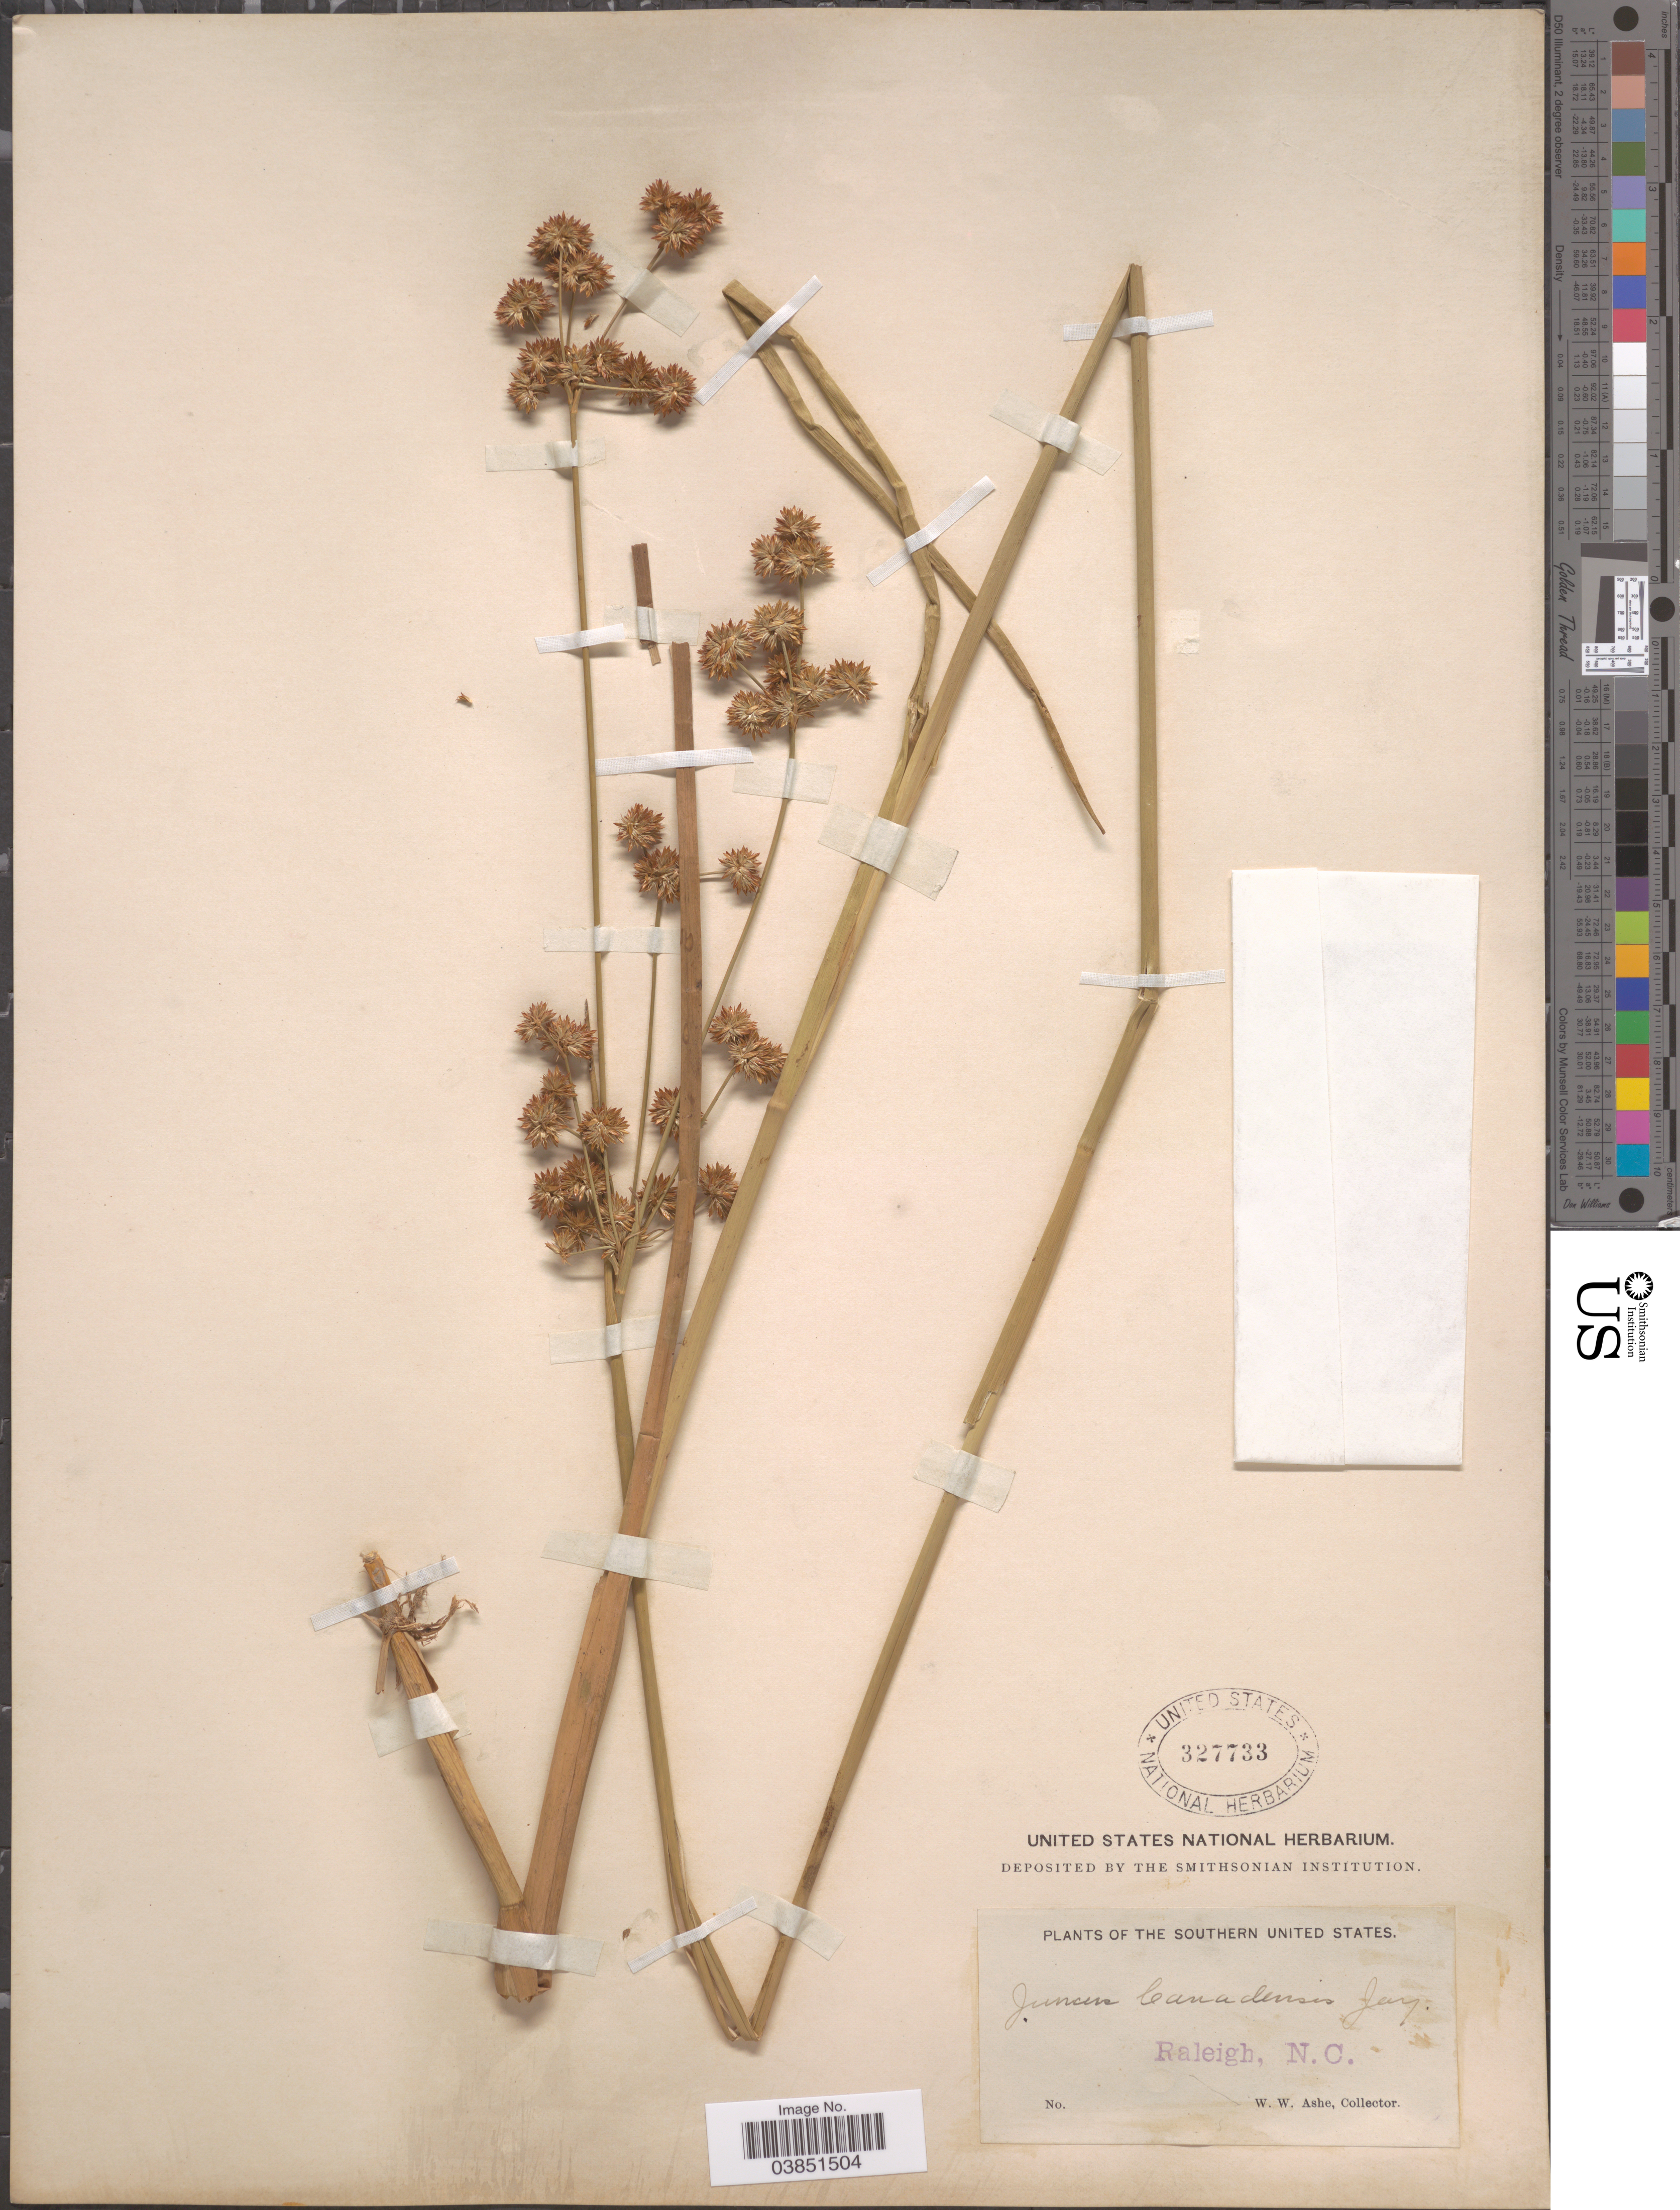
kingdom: Plantae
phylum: Tracheophyta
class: Liliopsida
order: Poales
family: Juncaceae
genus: Juncus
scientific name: Juncus canadensis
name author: J. Gay ex Laharpe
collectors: W. W. Ashe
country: United States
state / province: North Carolina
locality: The Southern United States. Raleigh.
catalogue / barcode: US 327733